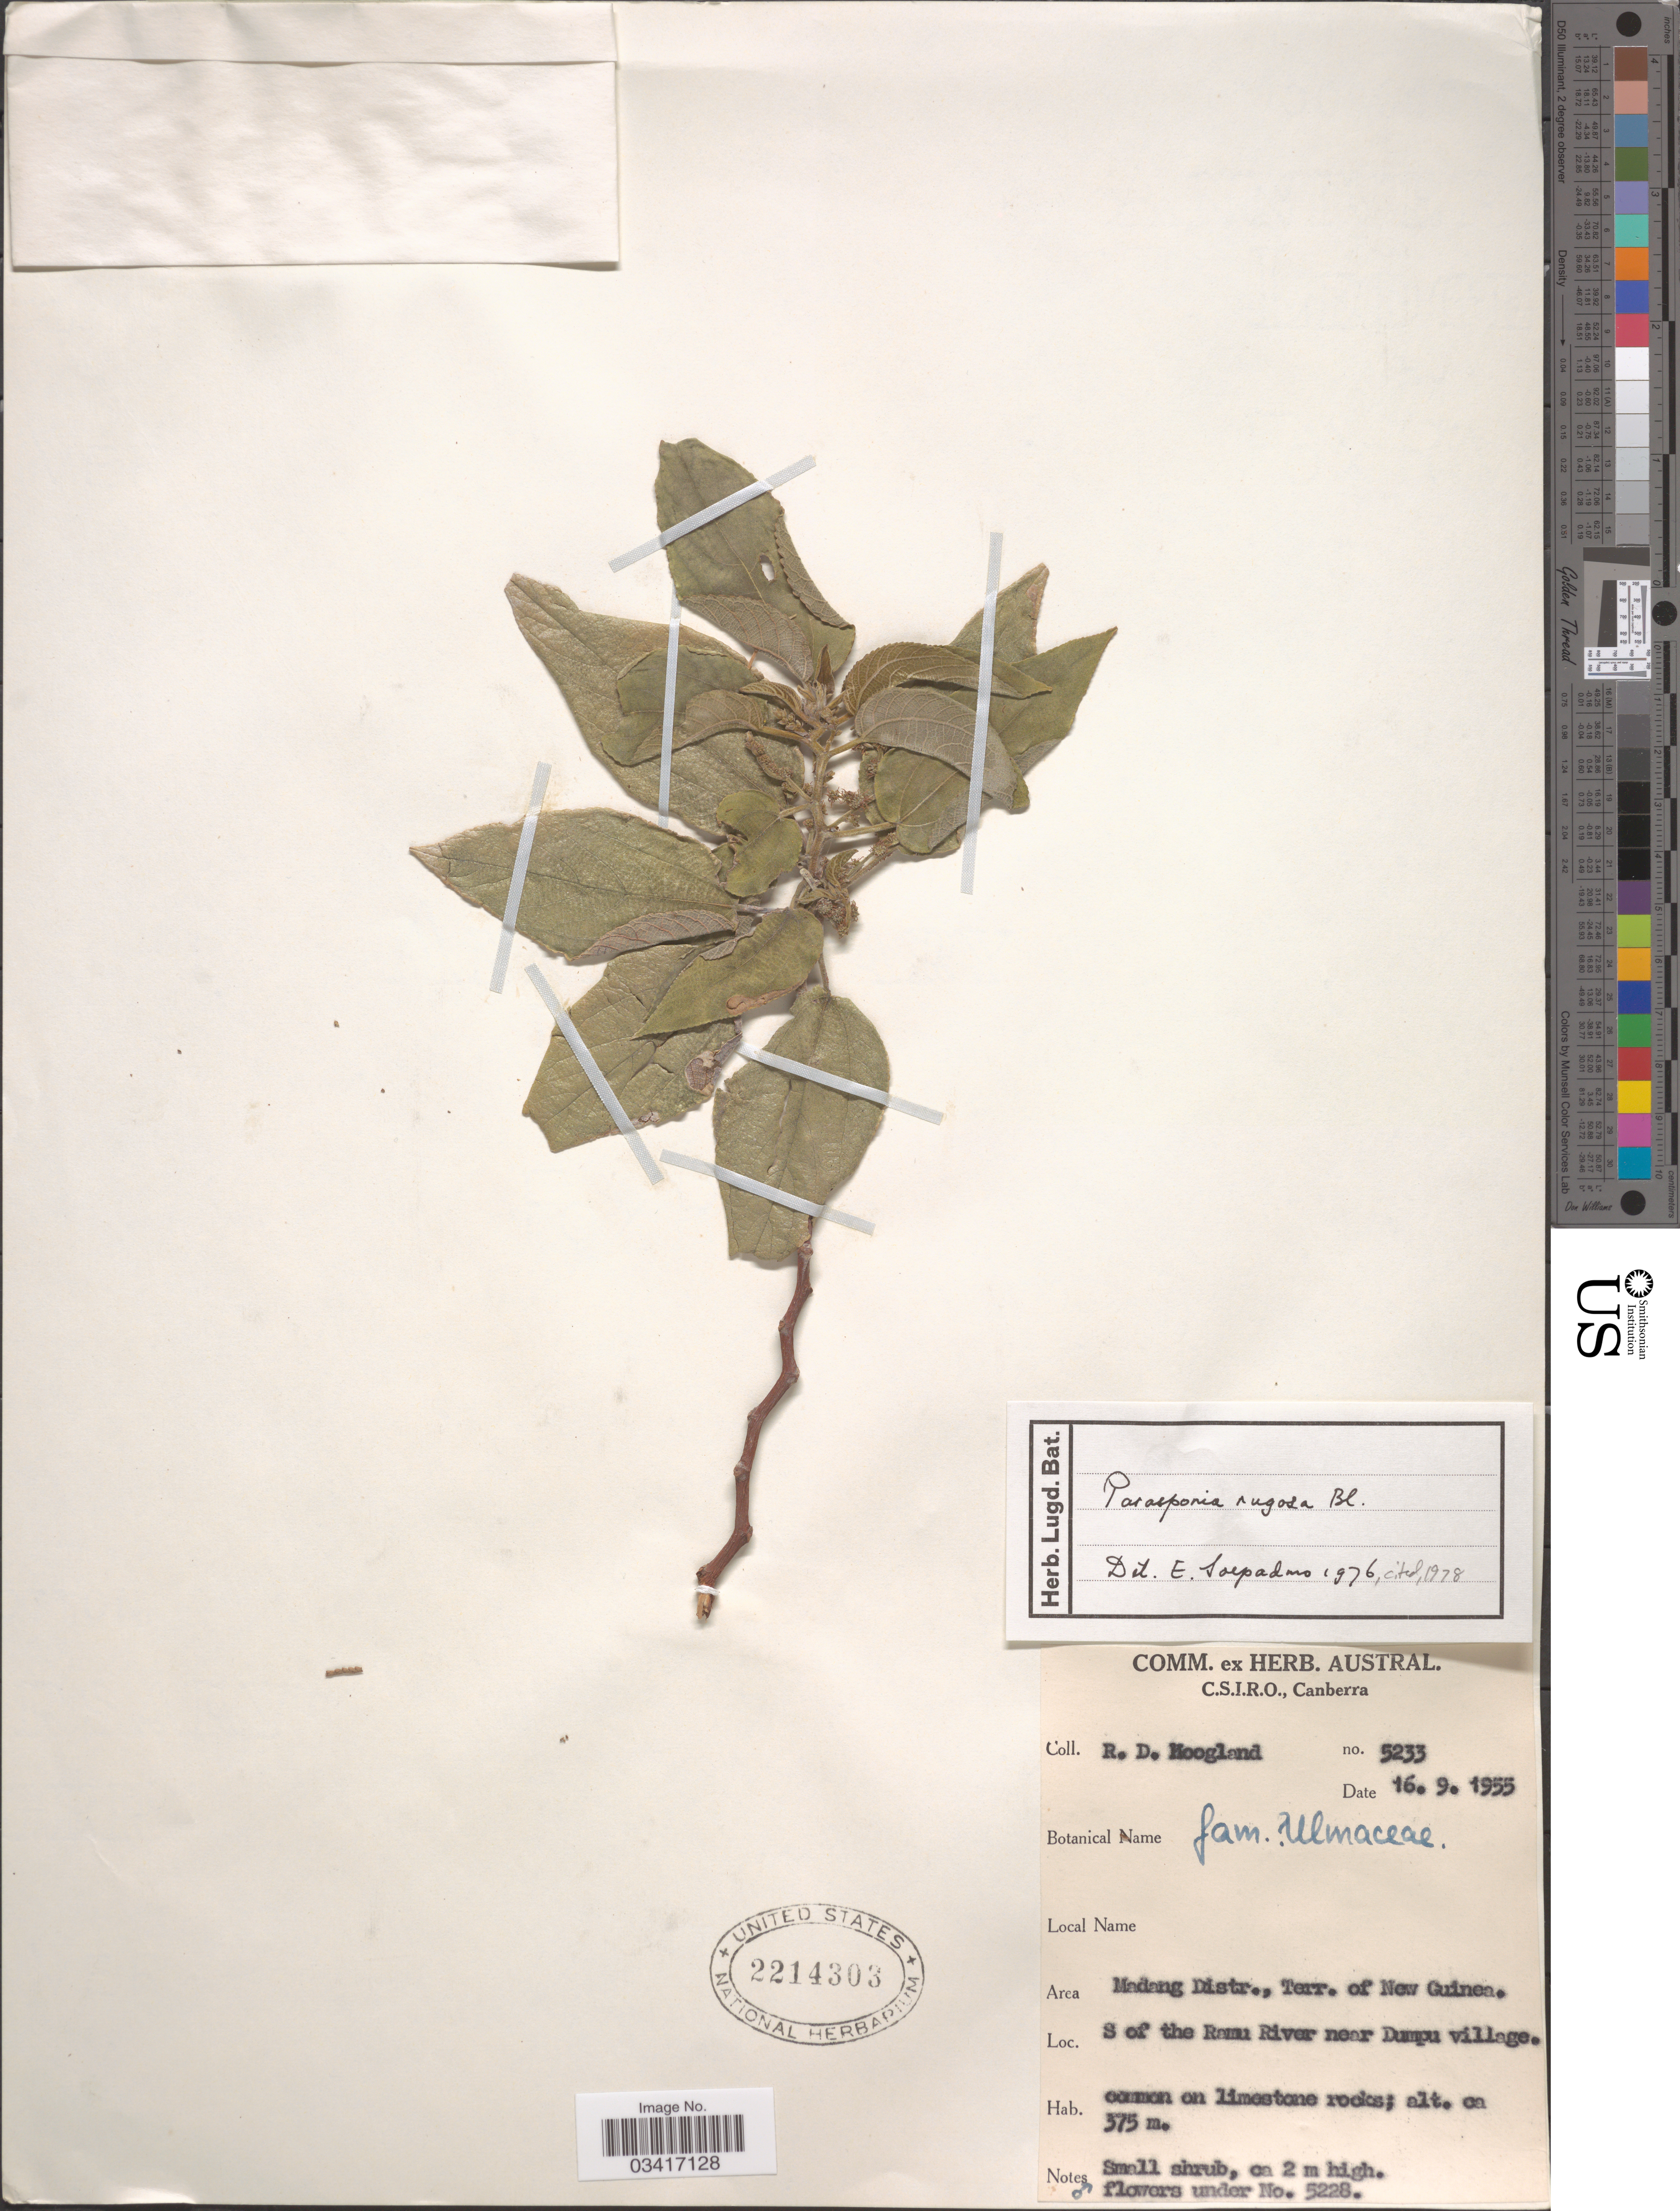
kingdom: Plantae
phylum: Tracheophyta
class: Magnoliopsida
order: Rosales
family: Cannabaceae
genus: Parasponia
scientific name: Parasponia rugosa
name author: Blume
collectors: R. D. Hoogland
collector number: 5233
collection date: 1955-09-16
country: Papua New Guinea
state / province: Madang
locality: Area Madang Distr., Terr. of New Guinea. S of the Ramu River near Dumpu village.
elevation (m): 375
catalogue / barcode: US 2214303